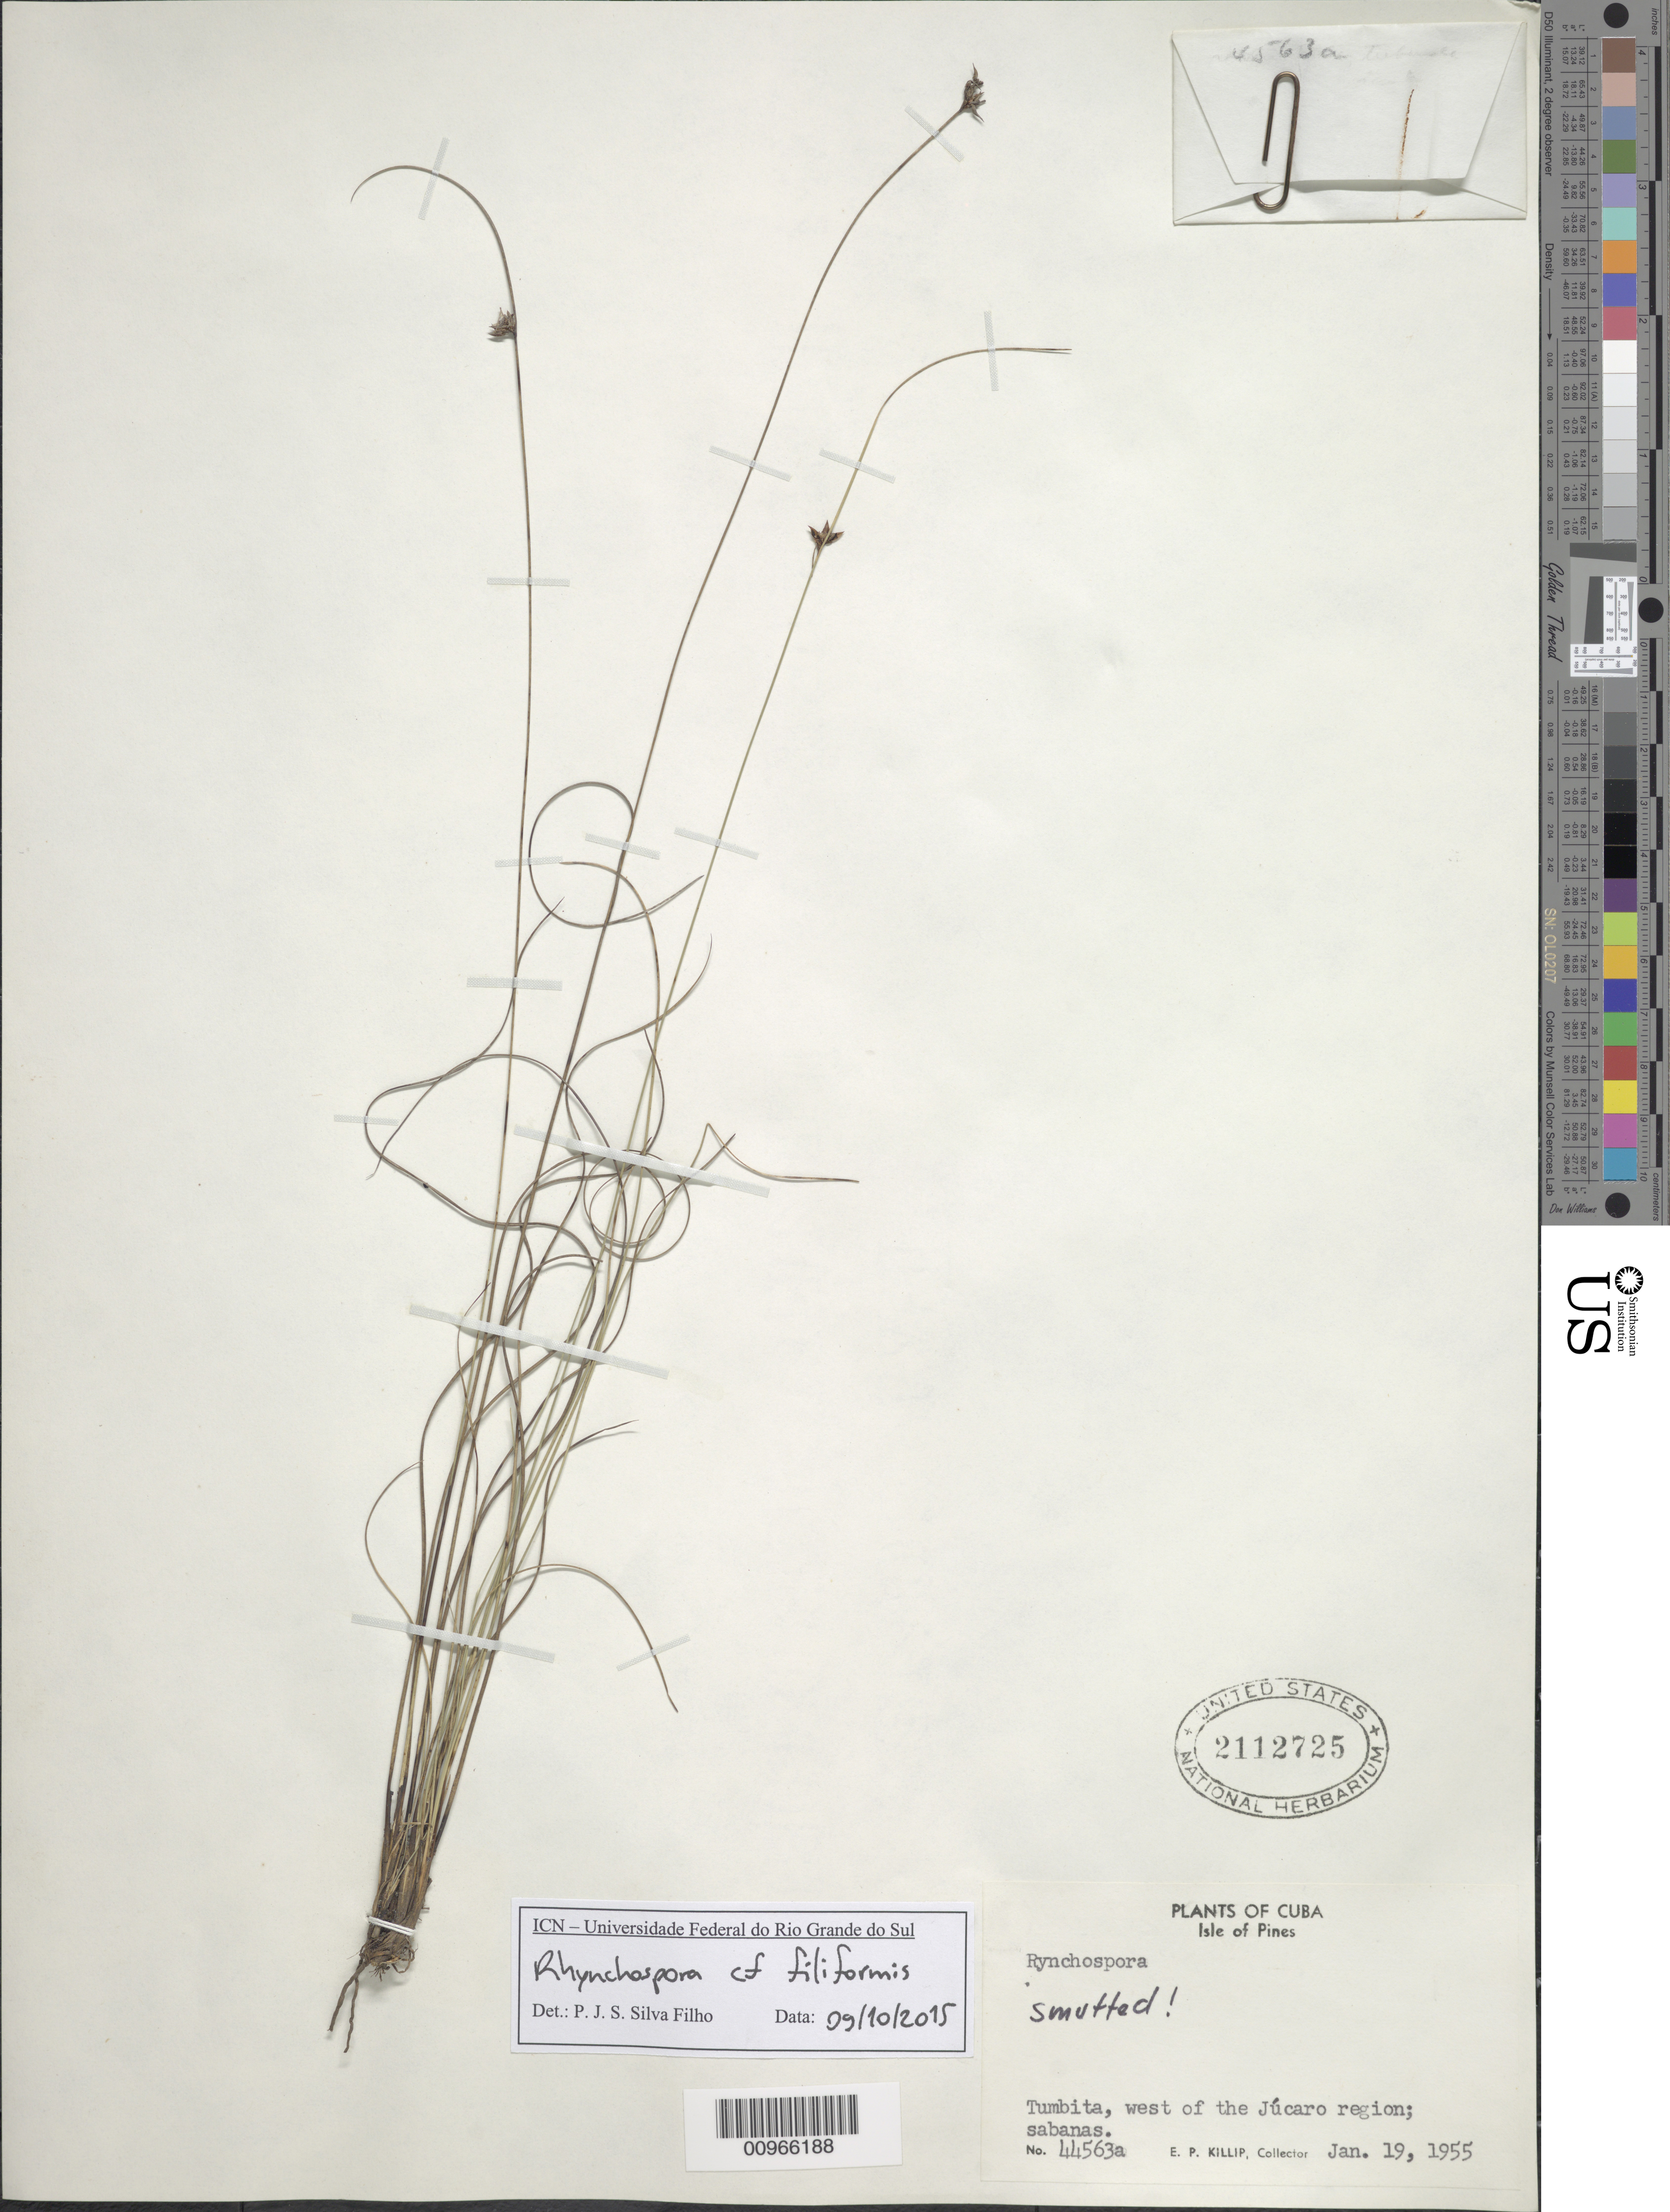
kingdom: Plantae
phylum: Tracheophyta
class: Liliopsida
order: Poales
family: Cyperaceae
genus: Rhynchospora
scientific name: Rhynchospora filiformis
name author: Vahl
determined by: Filho, P. J. S. Silva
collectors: E. P. Killip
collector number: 44563A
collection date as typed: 19 Jan 1955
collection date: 1955-01-19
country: Cuba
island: Isla de la Juventud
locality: Tumbita, west of Júcaro region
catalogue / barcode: US 2112725